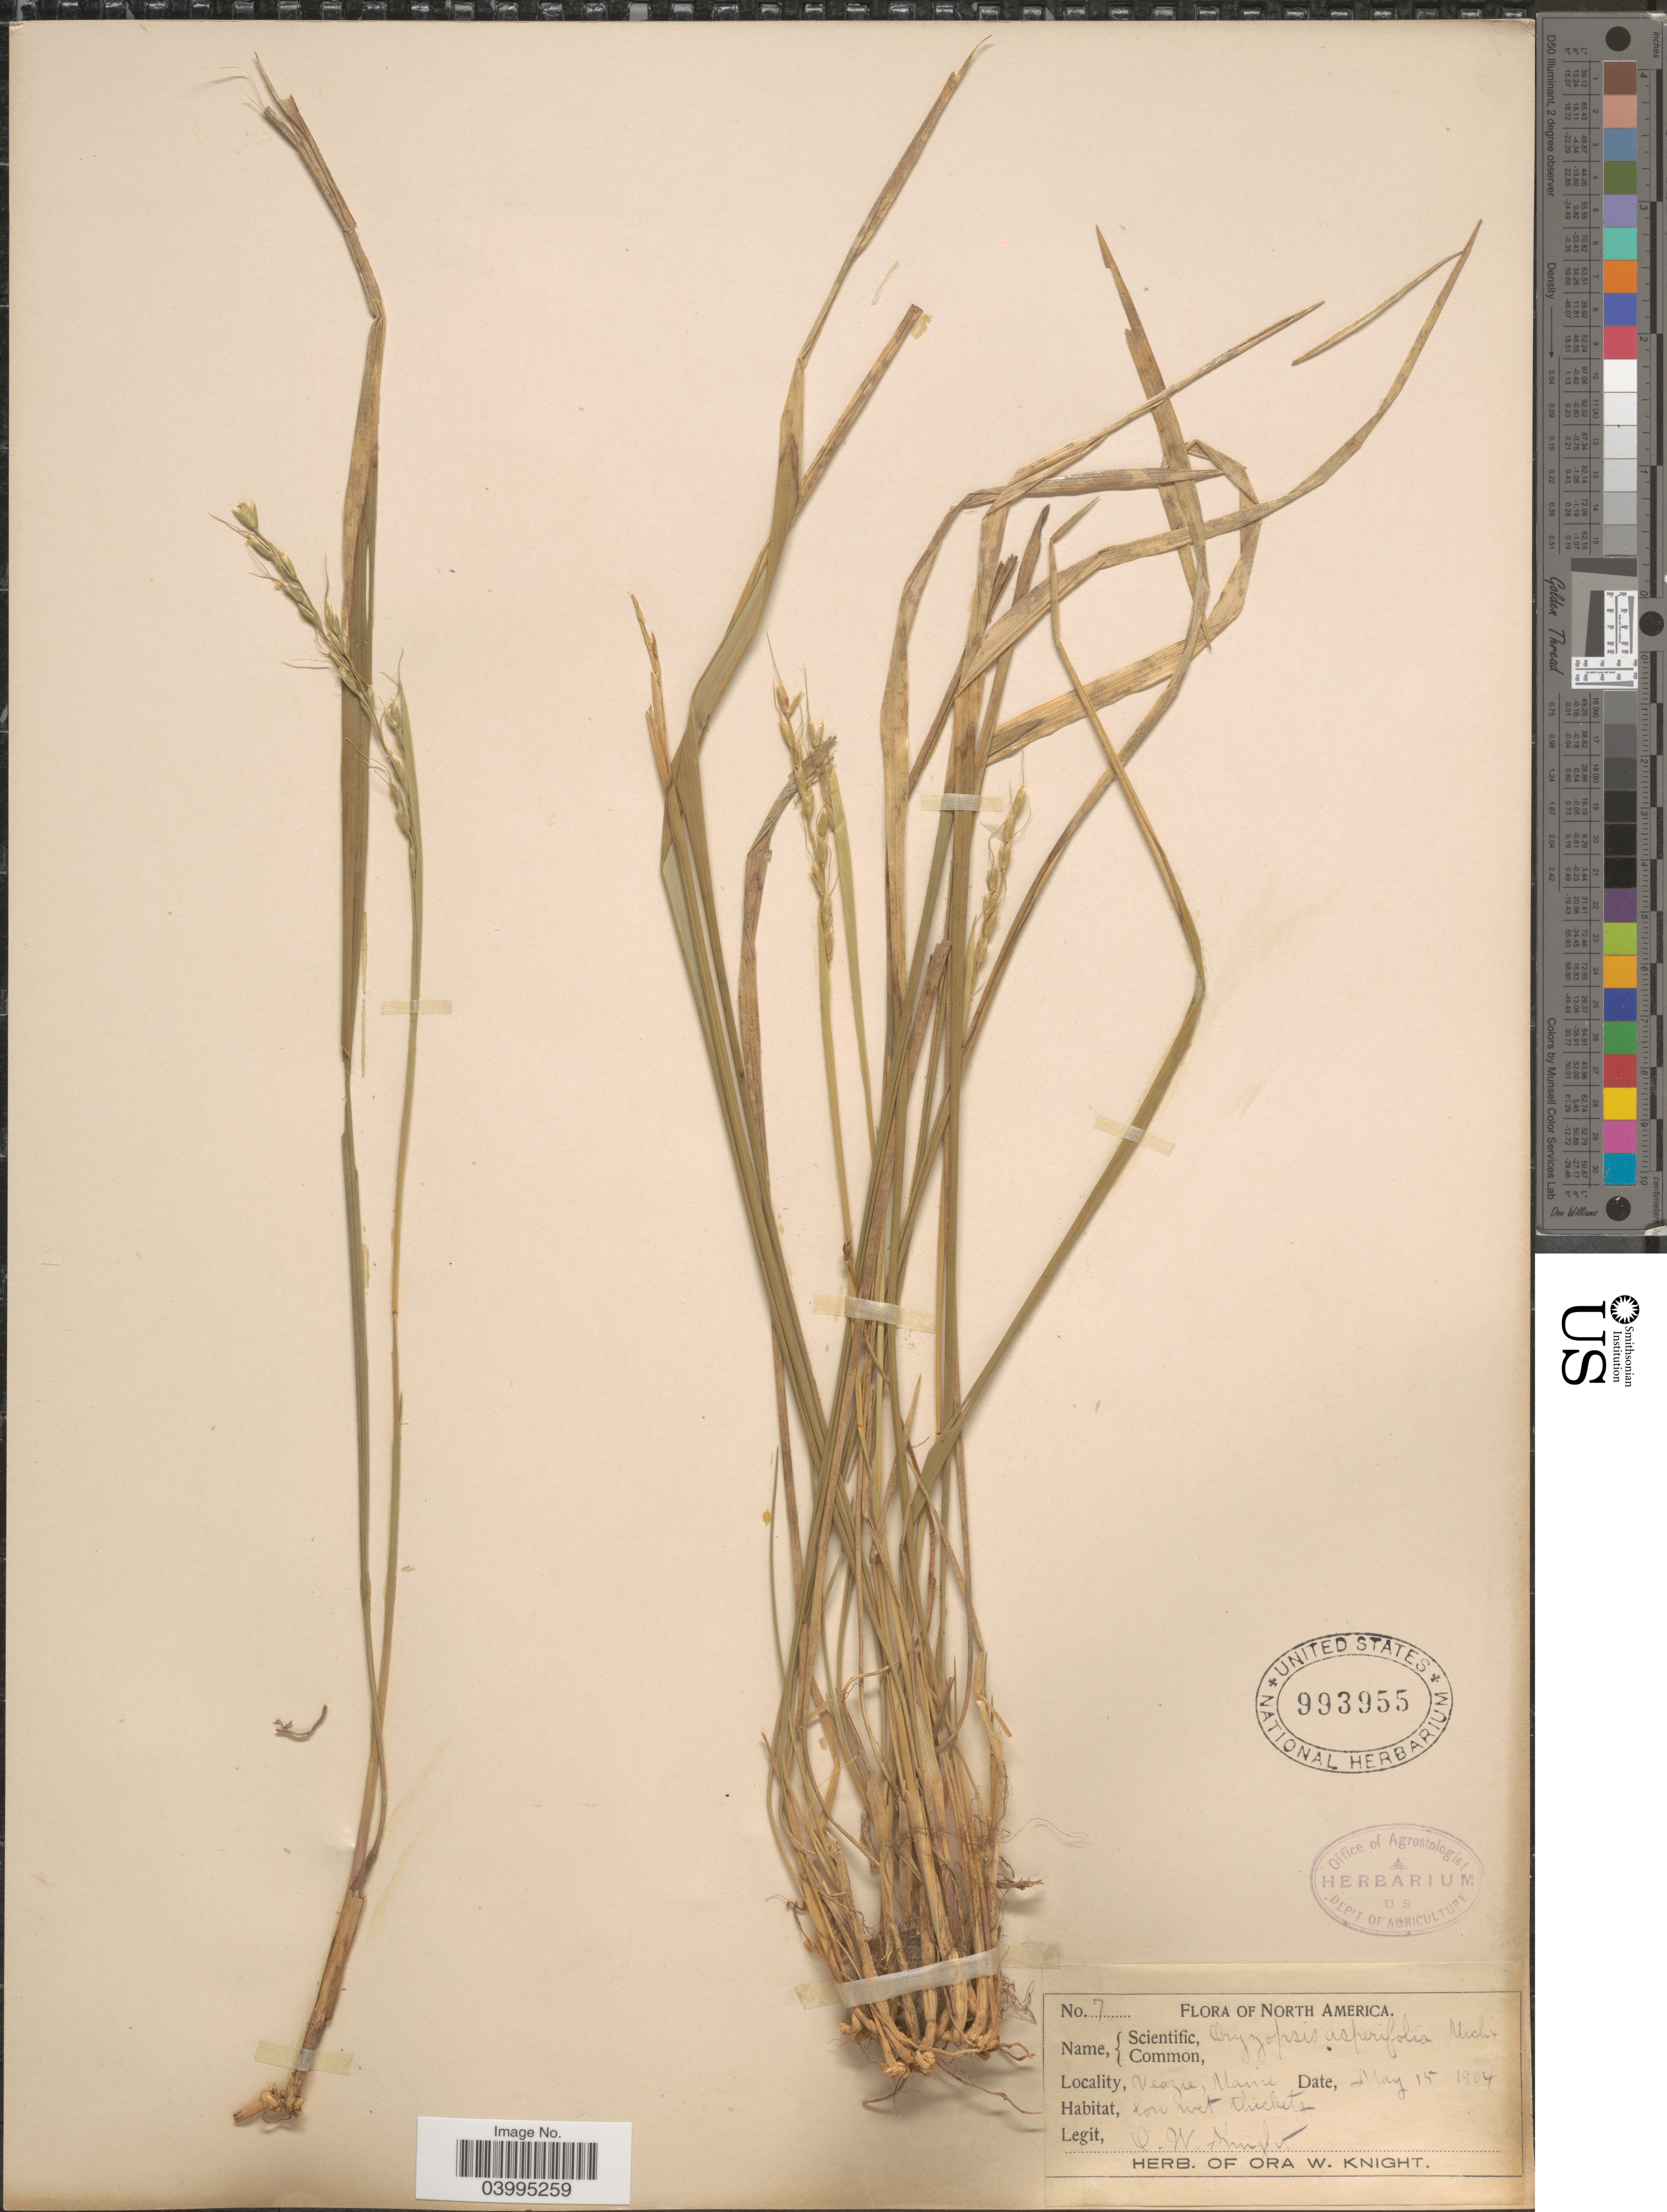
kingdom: Plantae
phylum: Tracheophyta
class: Liliopsida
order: Poales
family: Poaceae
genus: Oryzopsis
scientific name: Oryzopsis asperifolia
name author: Michx.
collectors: O. Knight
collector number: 7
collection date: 1904-05-15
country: United States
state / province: Maine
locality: Veazie,Low wet thickets.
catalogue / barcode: US 993955